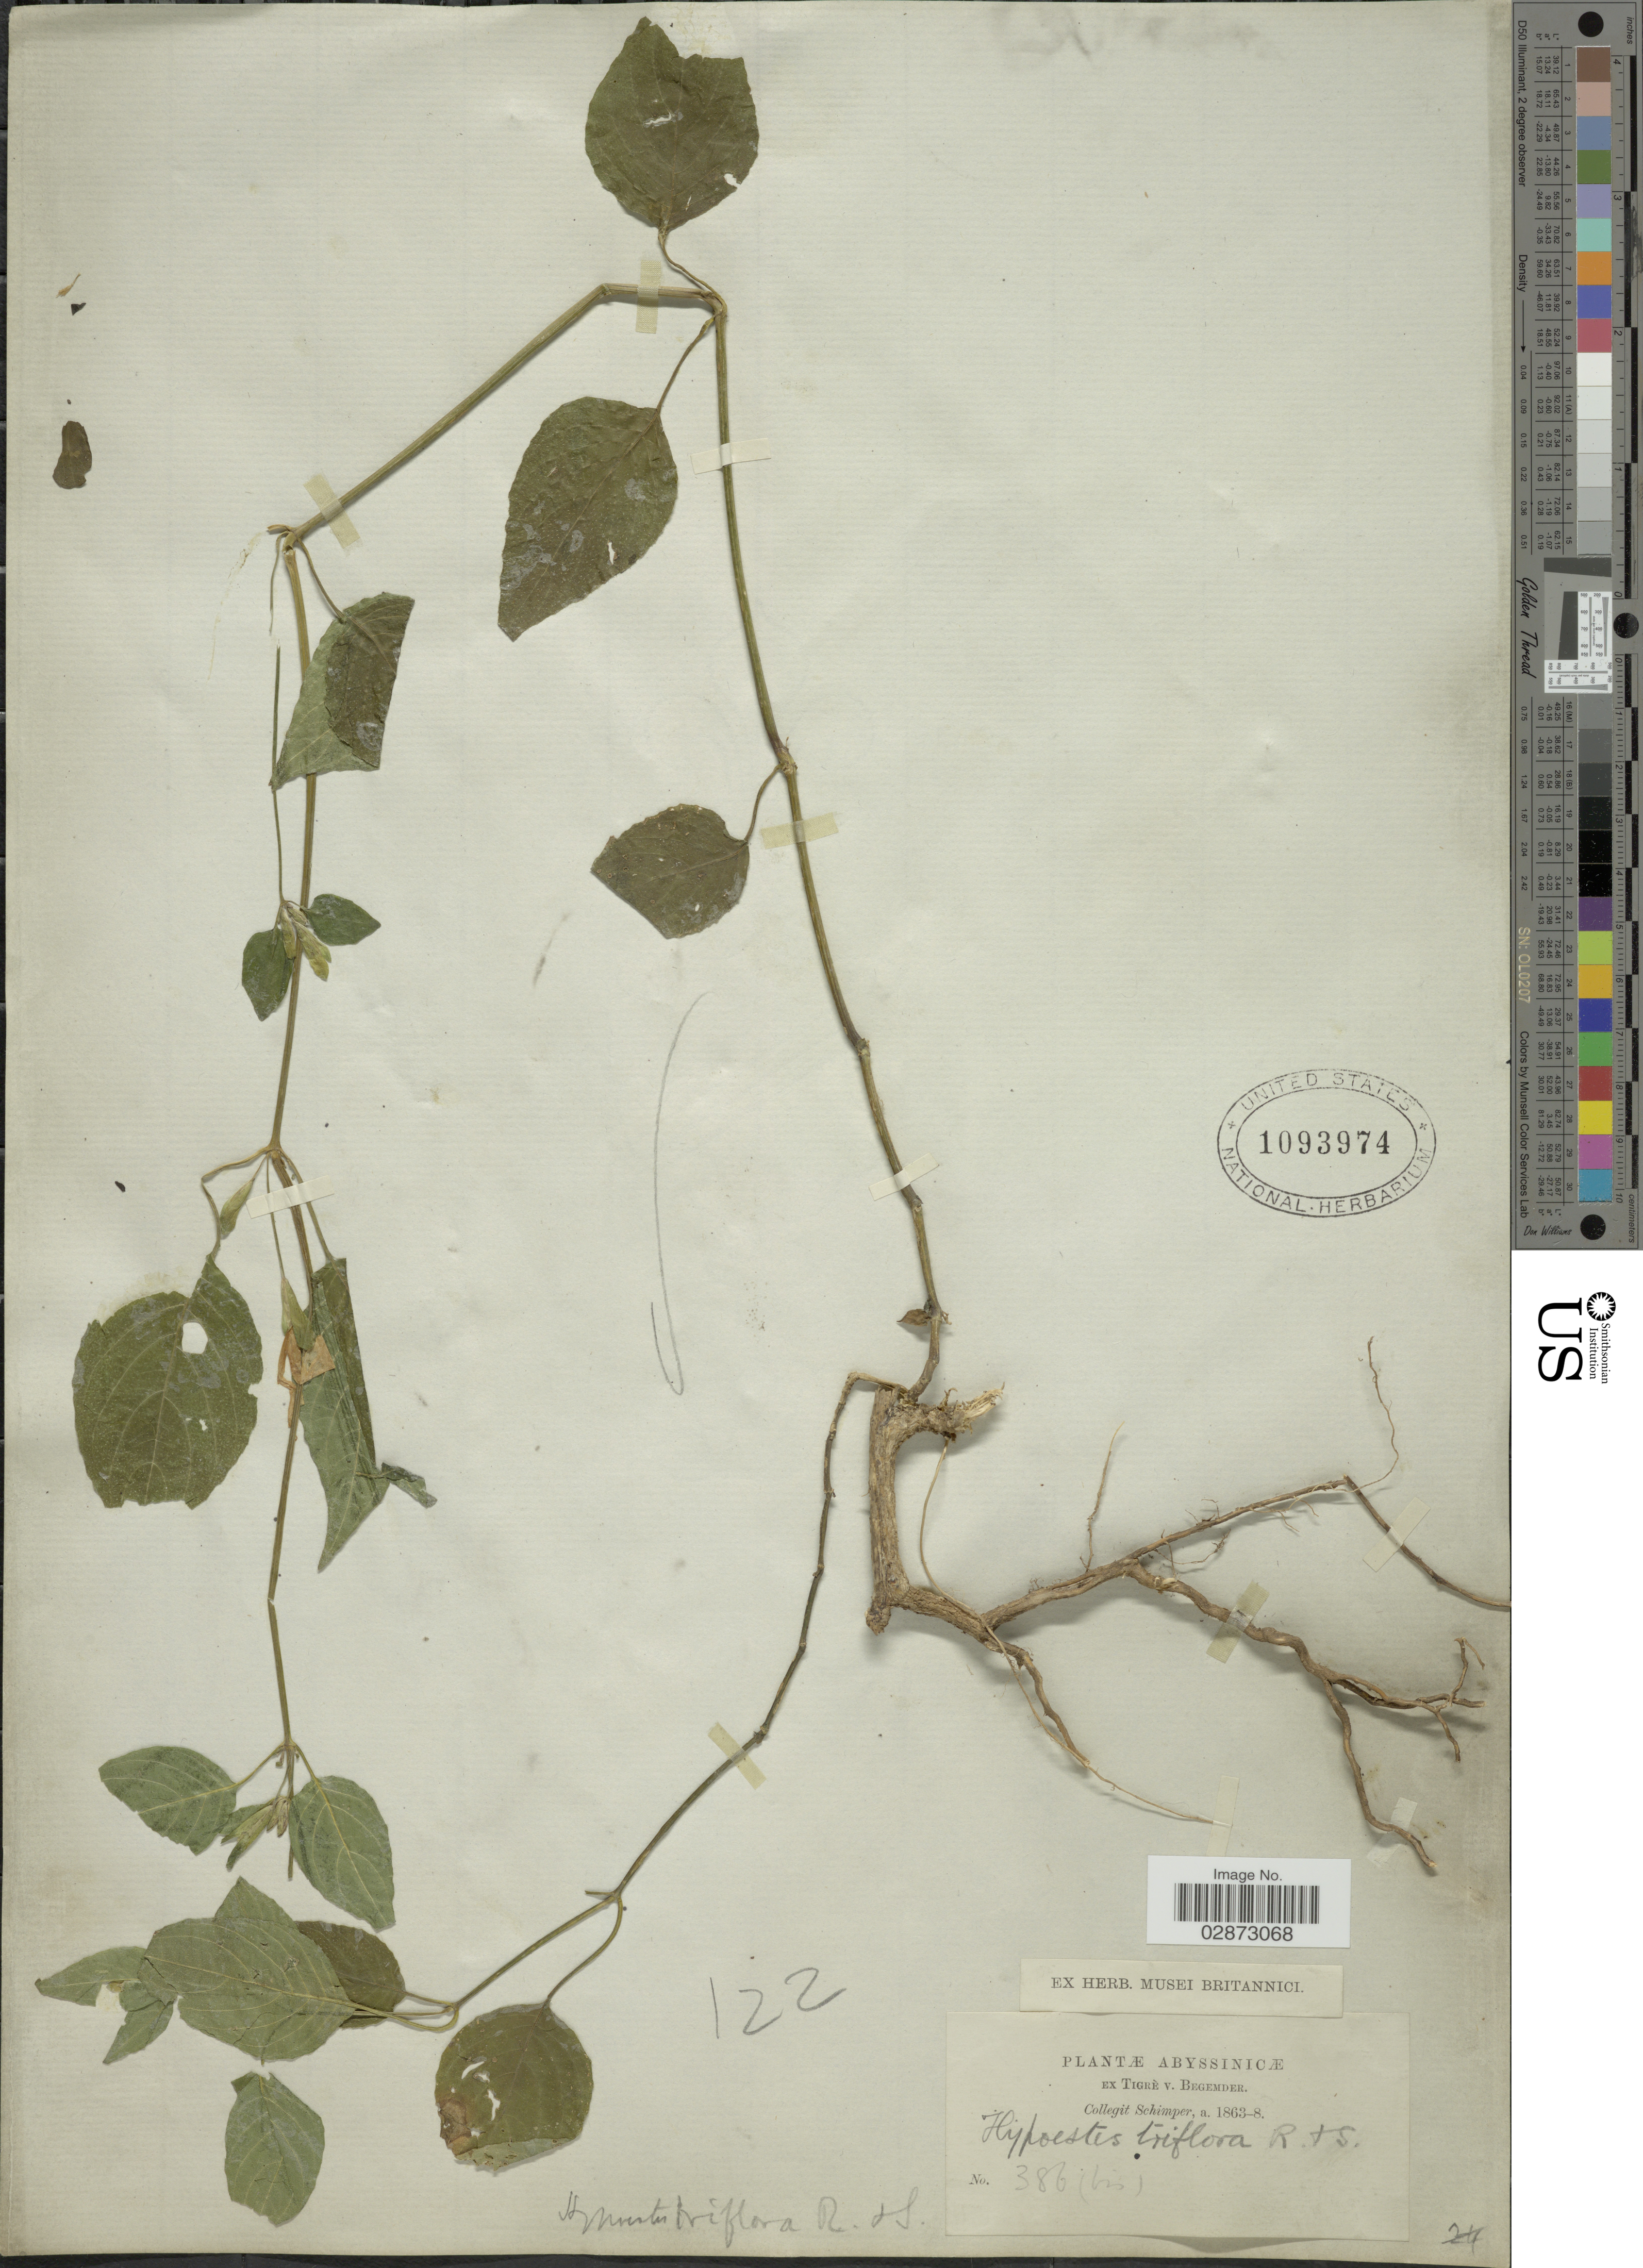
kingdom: Plantae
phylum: Tracheophyta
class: Magnoliopsida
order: Lamiales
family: Acanthaceae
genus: Hypoestes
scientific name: Hypoestes triflora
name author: (Forssk.) Roem. & Schult.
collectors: -. Schimper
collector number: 386(bis)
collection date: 1863/1868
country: Eritrea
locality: Abyssinicæ.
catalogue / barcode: US 1093974